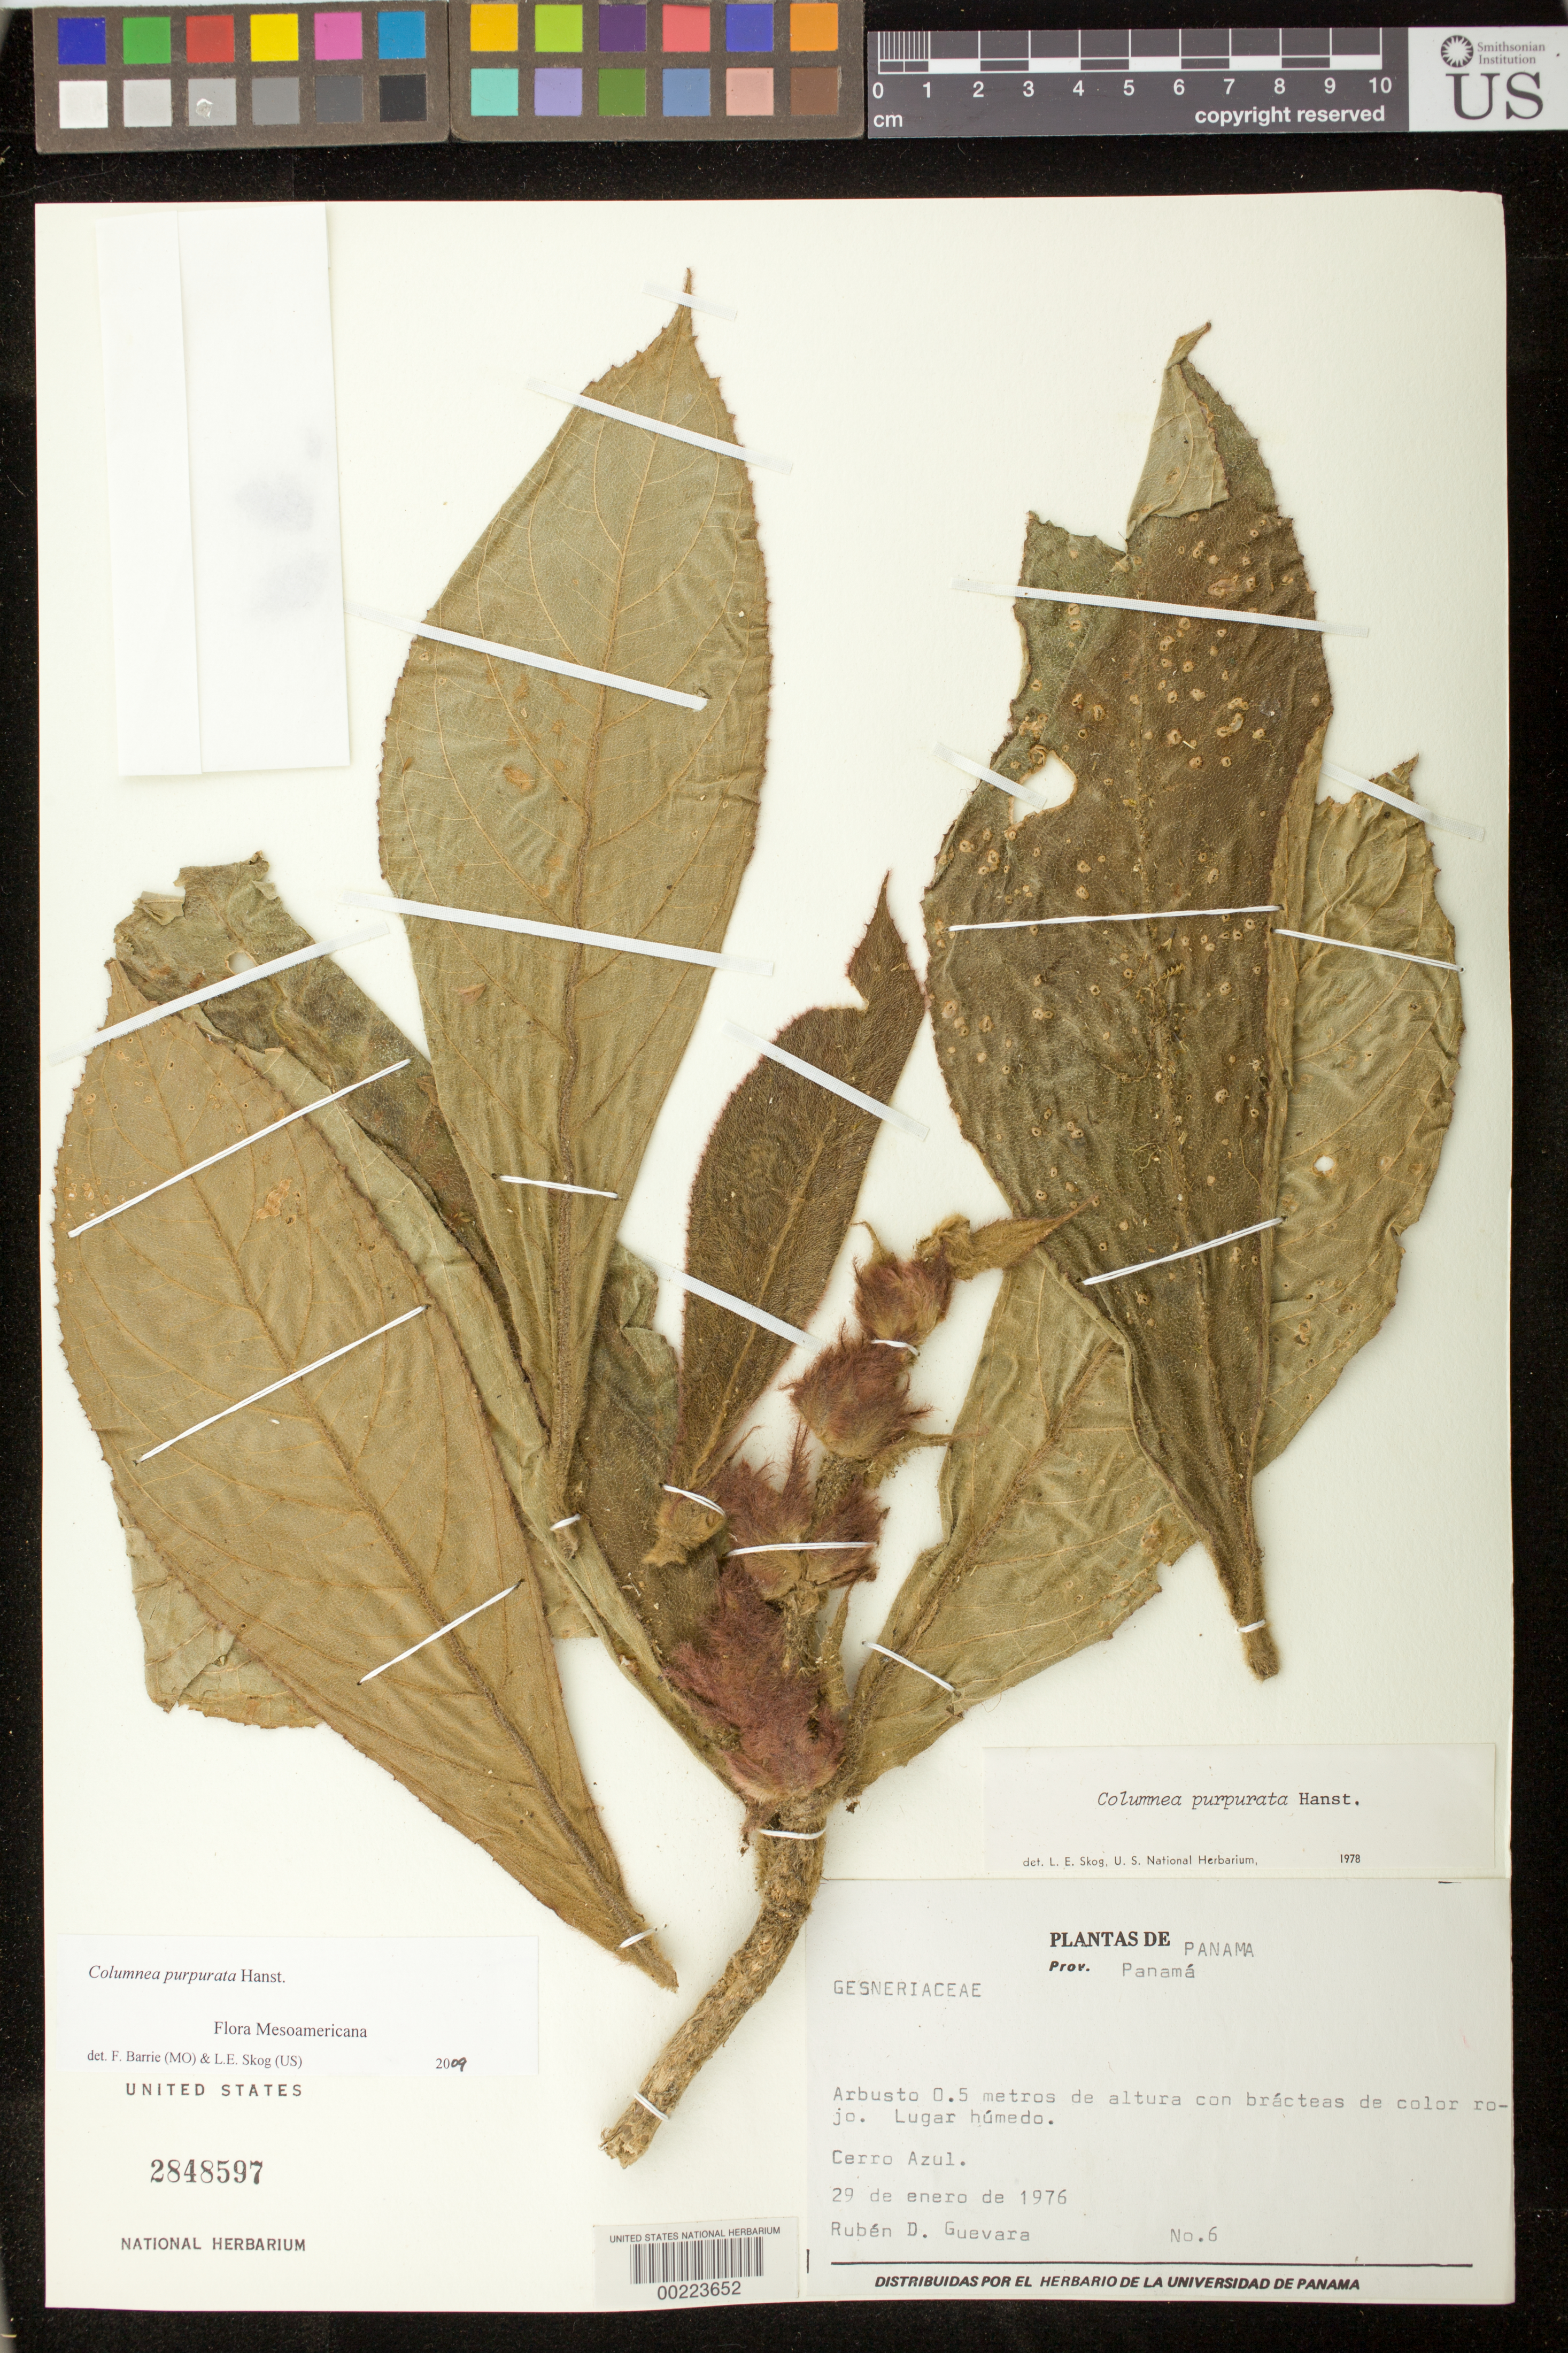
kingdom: Plantae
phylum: Tracheophyta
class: Magnoliopsida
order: Lamiales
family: Gesneriaceae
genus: Columnea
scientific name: Columnea purpurata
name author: Hanst.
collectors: R. Guevara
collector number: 6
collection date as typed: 29 Jan 1976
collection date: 1976-01-29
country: Panama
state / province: Panamá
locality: Cerro Azul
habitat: Humid place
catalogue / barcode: US 2848597